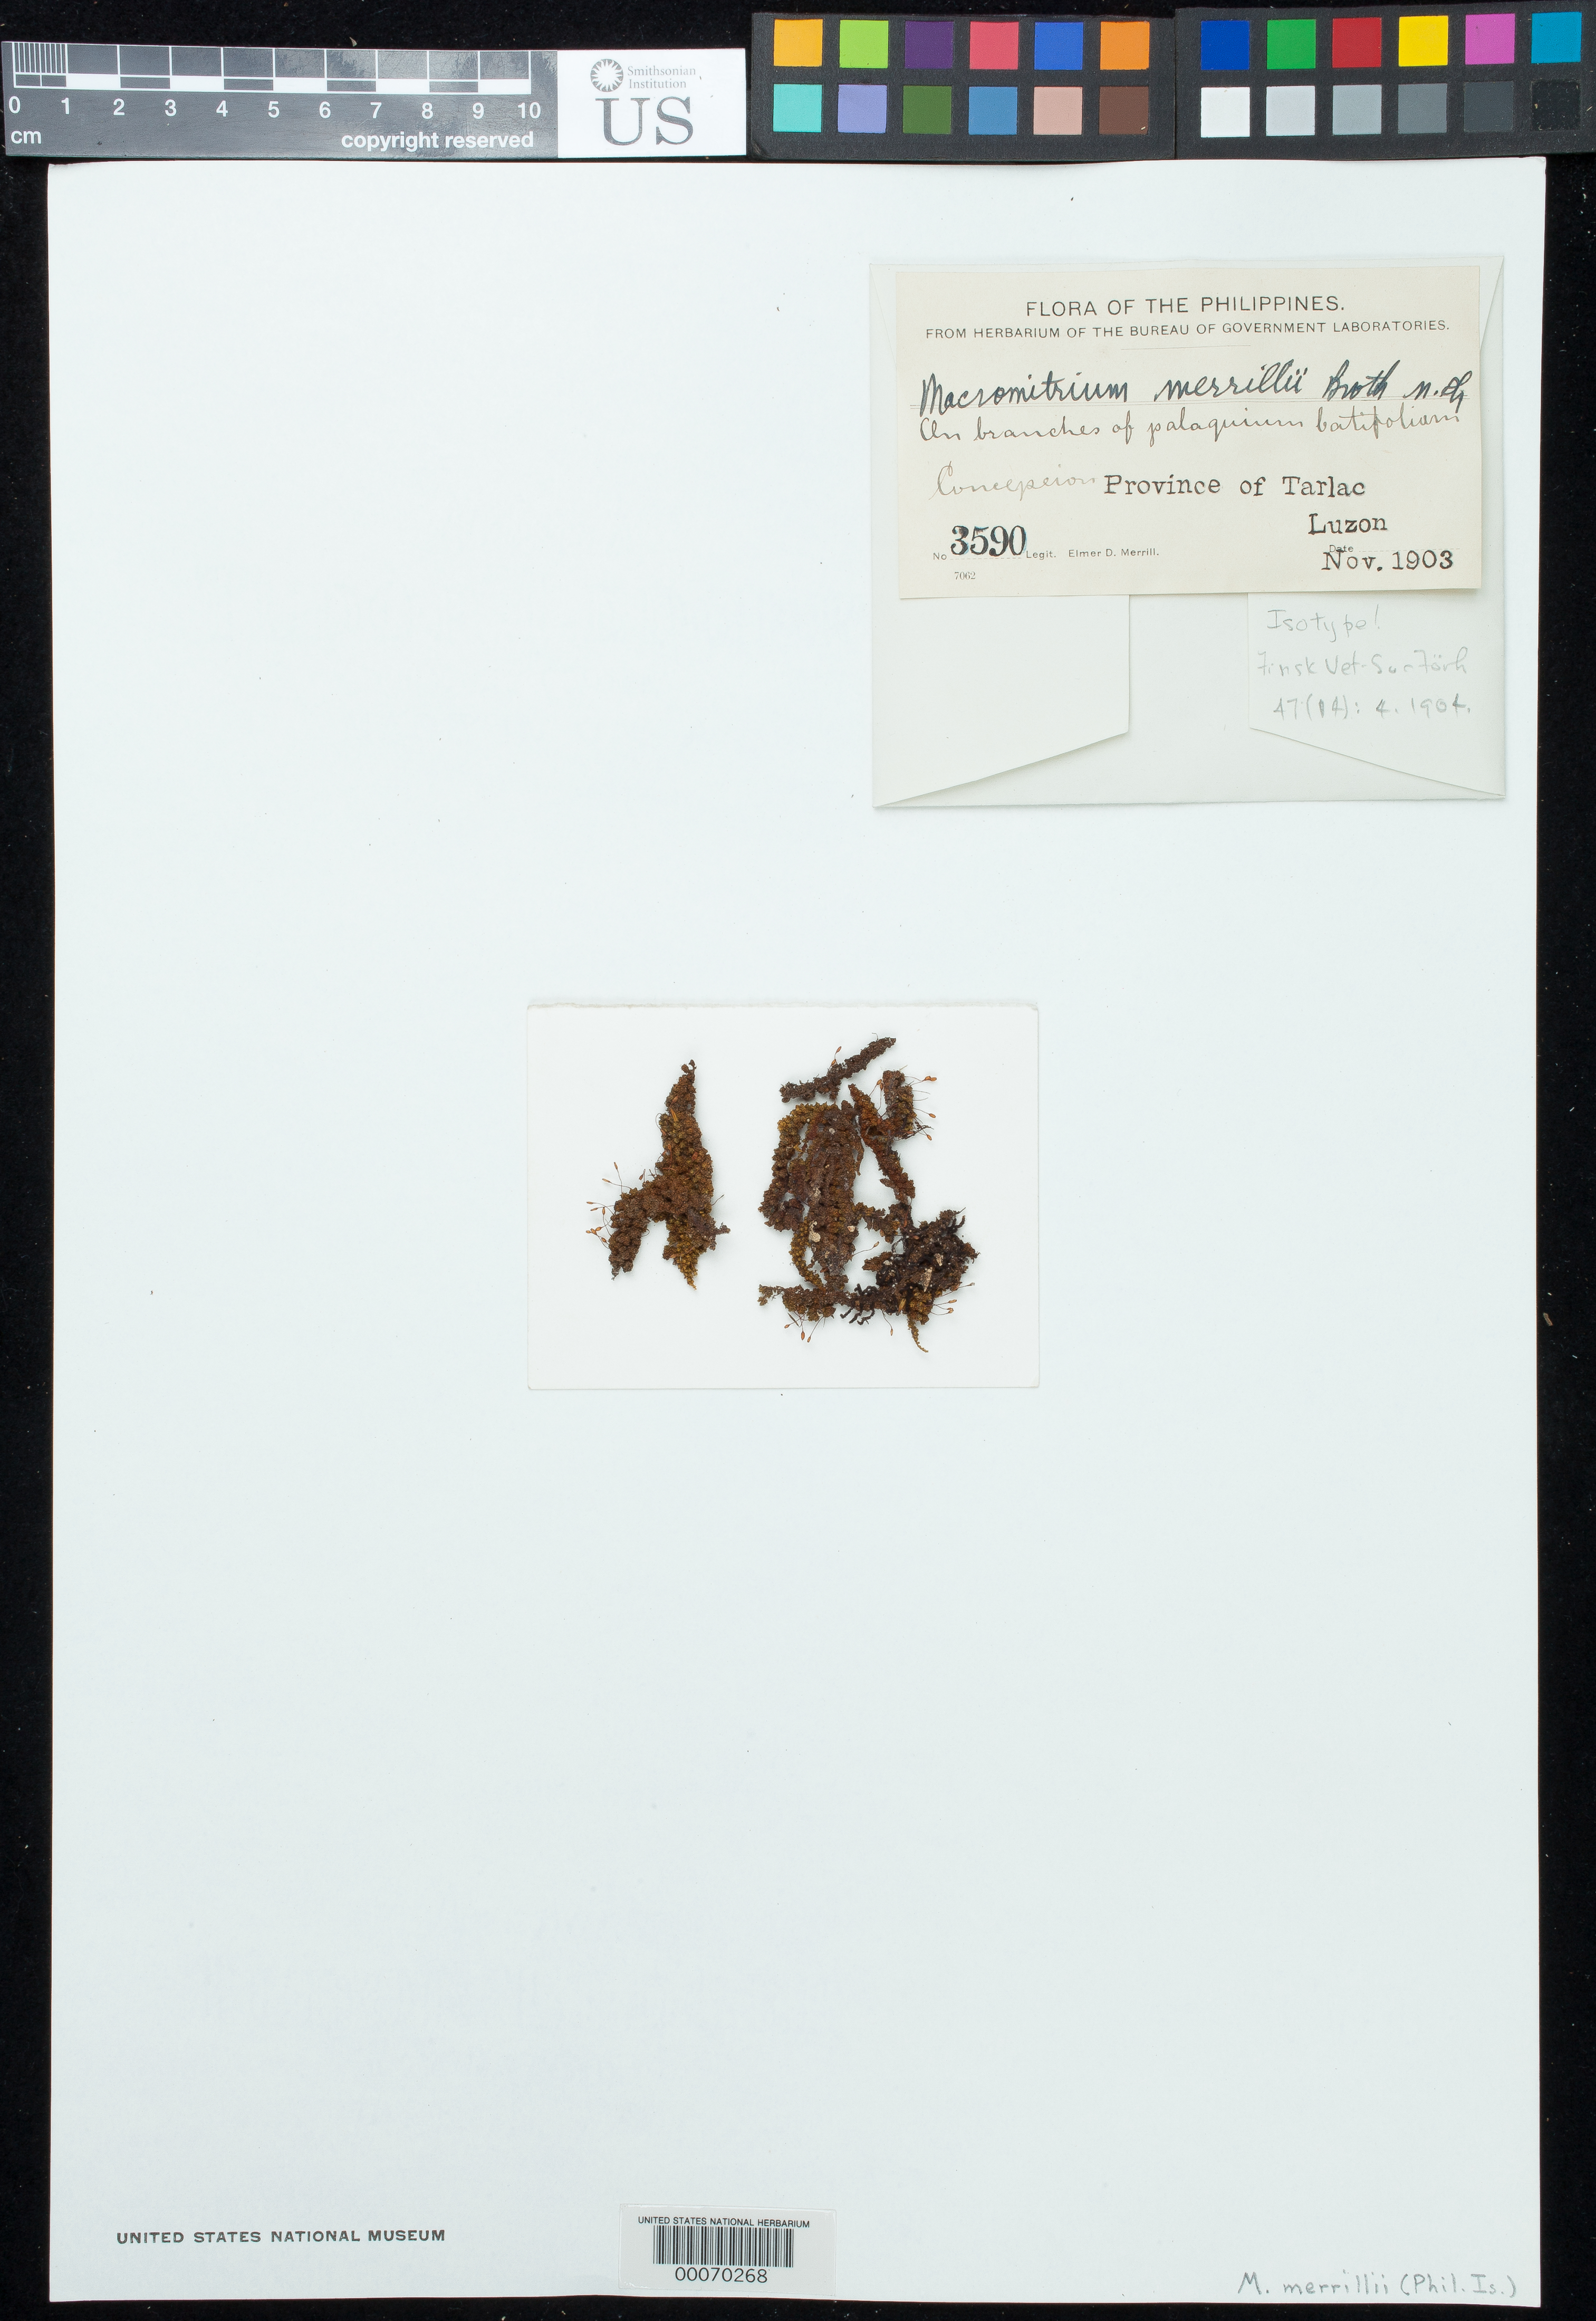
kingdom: Plantae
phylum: Bryophyta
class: Bryopsida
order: Orthotrichales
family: Orthotrichaceae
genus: Macromitrium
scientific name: Macromitrium merrillii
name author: Broth.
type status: Isotype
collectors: E. D. Merrill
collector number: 3590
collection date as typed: Nov 1903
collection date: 1903-11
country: Philippines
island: Luzon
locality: Tarloc.